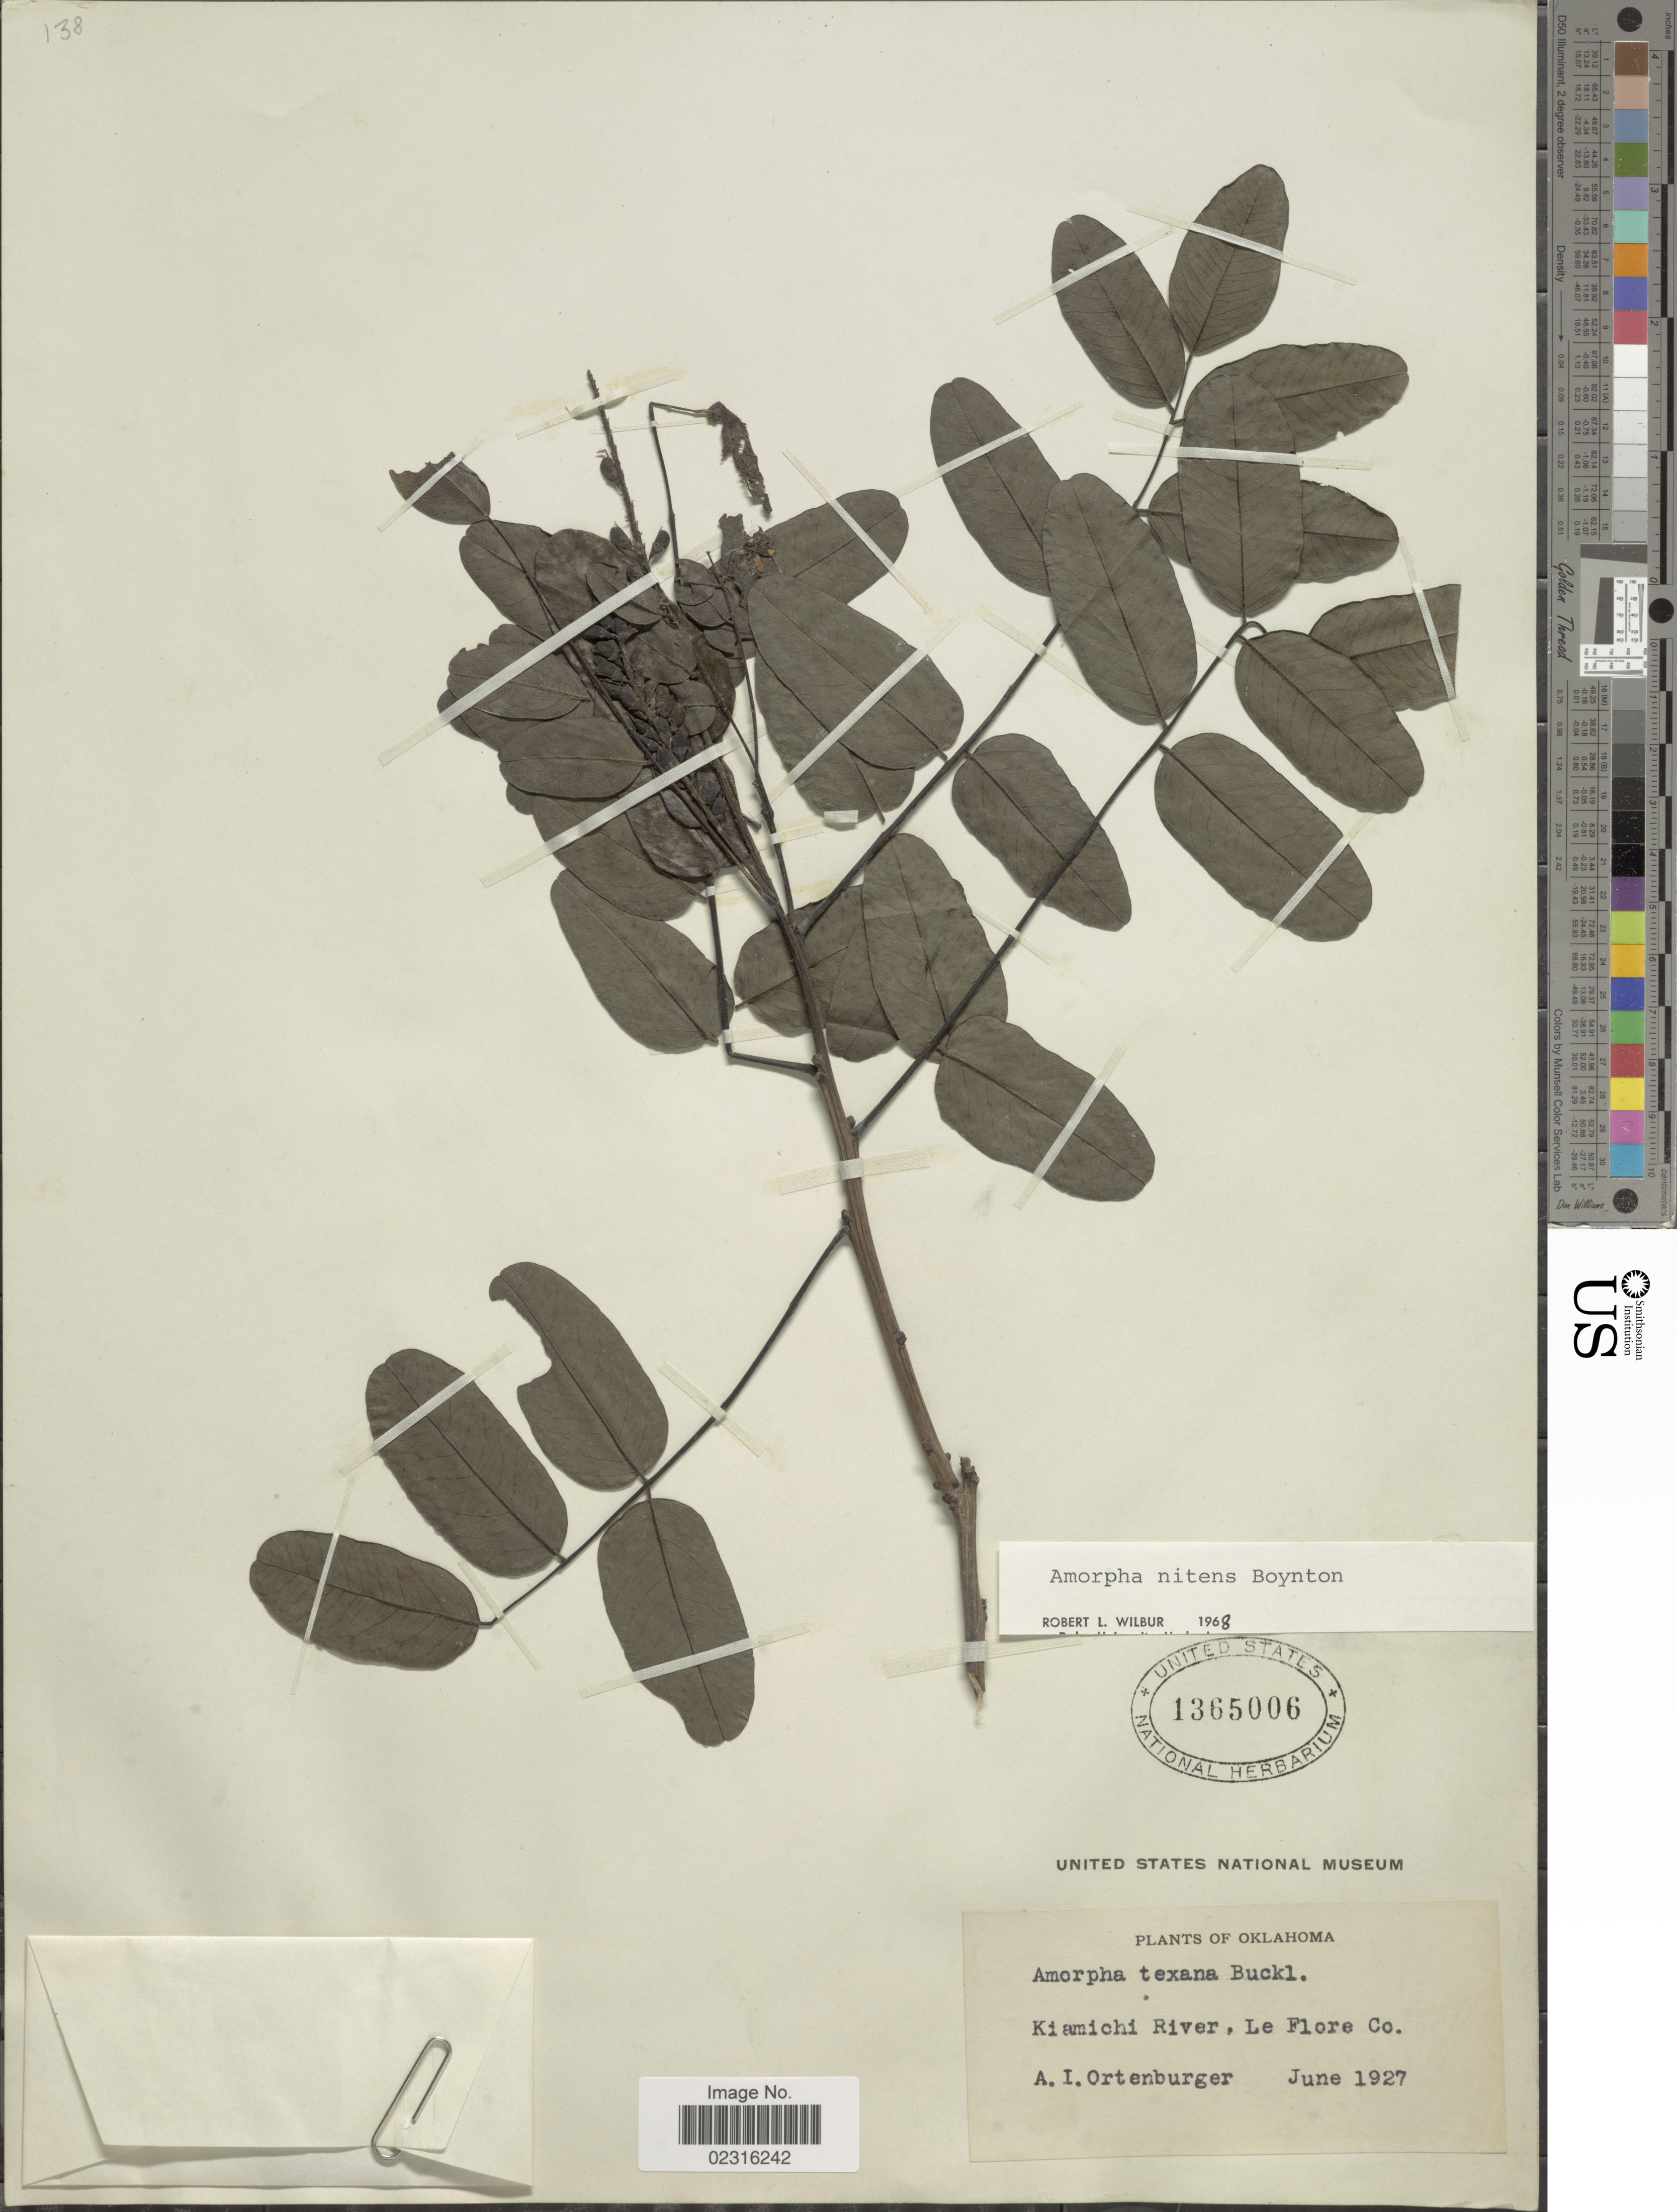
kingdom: Plantae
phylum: Tracheophyta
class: Magnoliopsida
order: Fabales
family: Fabaceae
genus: Amorpha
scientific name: Amorpha nitens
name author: F.E. Boynton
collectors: A. Ortenburger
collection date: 1927-06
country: United States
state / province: Oklahoma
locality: Kiamichi River, Le Flore Co.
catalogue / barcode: US 1365006